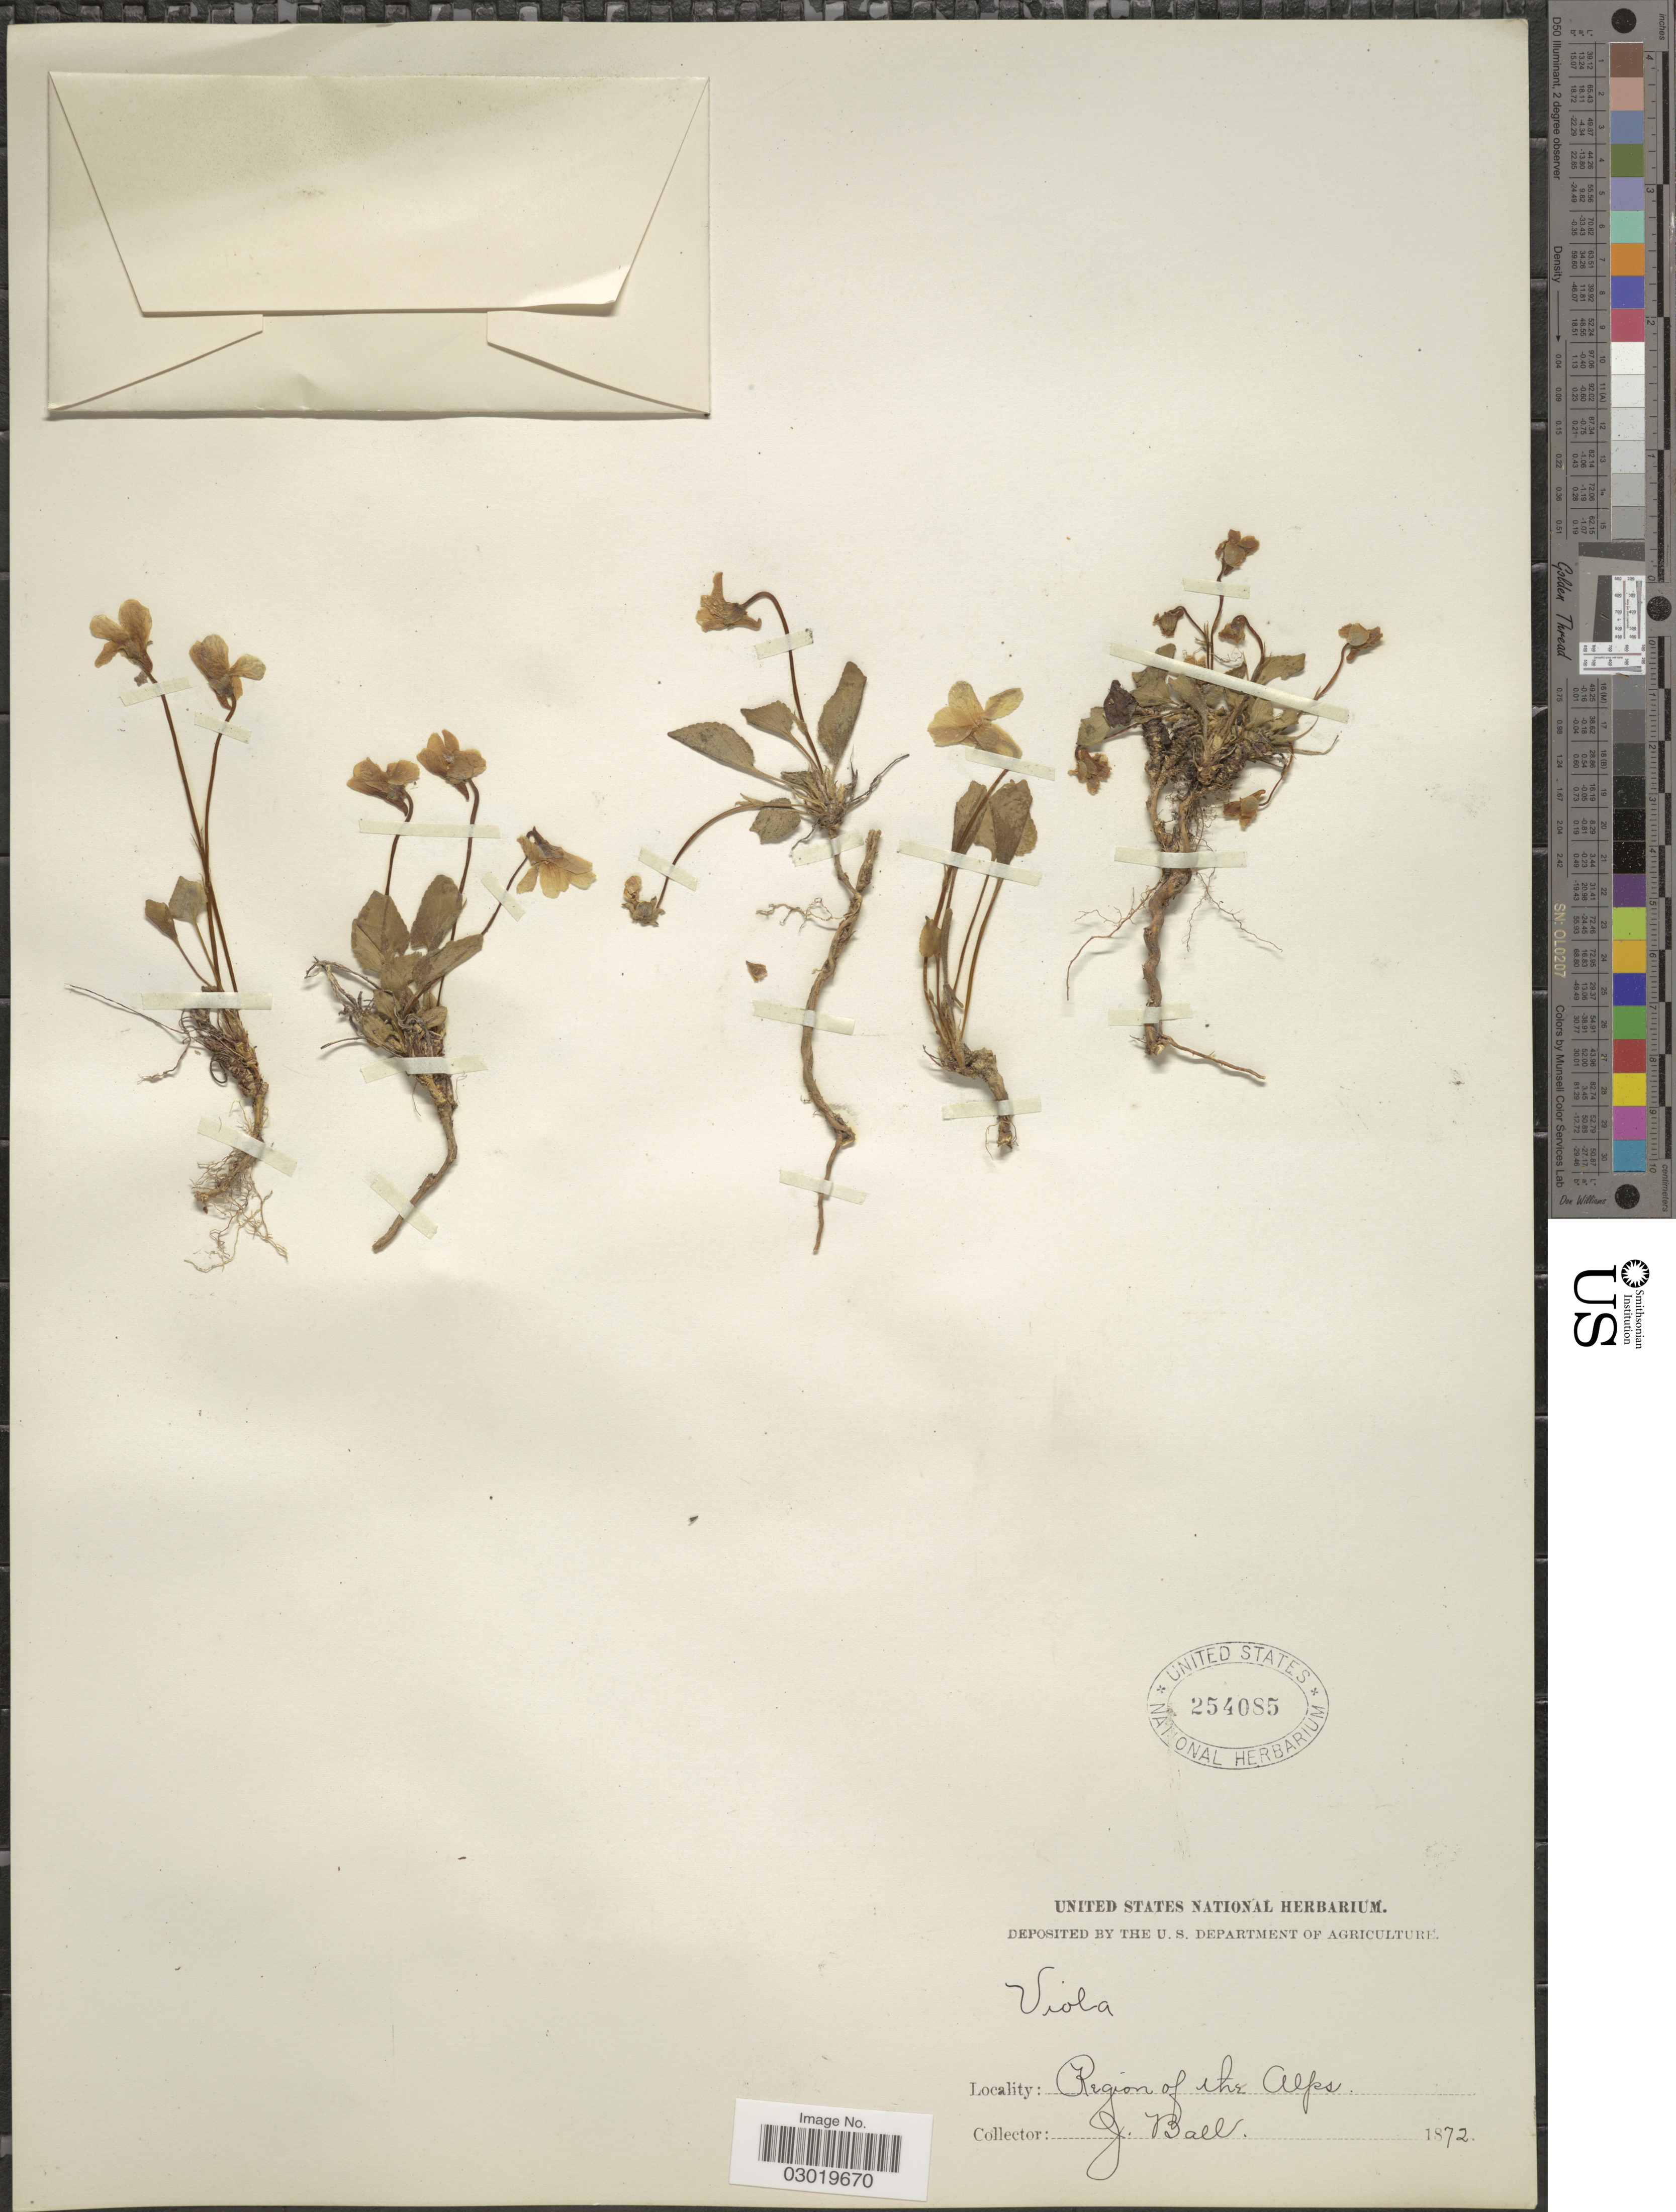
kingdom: Plantae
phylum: Tracheophyta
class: Magnoliopsida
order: Malpighiales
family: Violaceae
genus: Viola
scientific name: Viola sp.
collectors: J. Ball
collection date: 1872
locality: Region of the Alps.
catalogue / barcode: US 254085